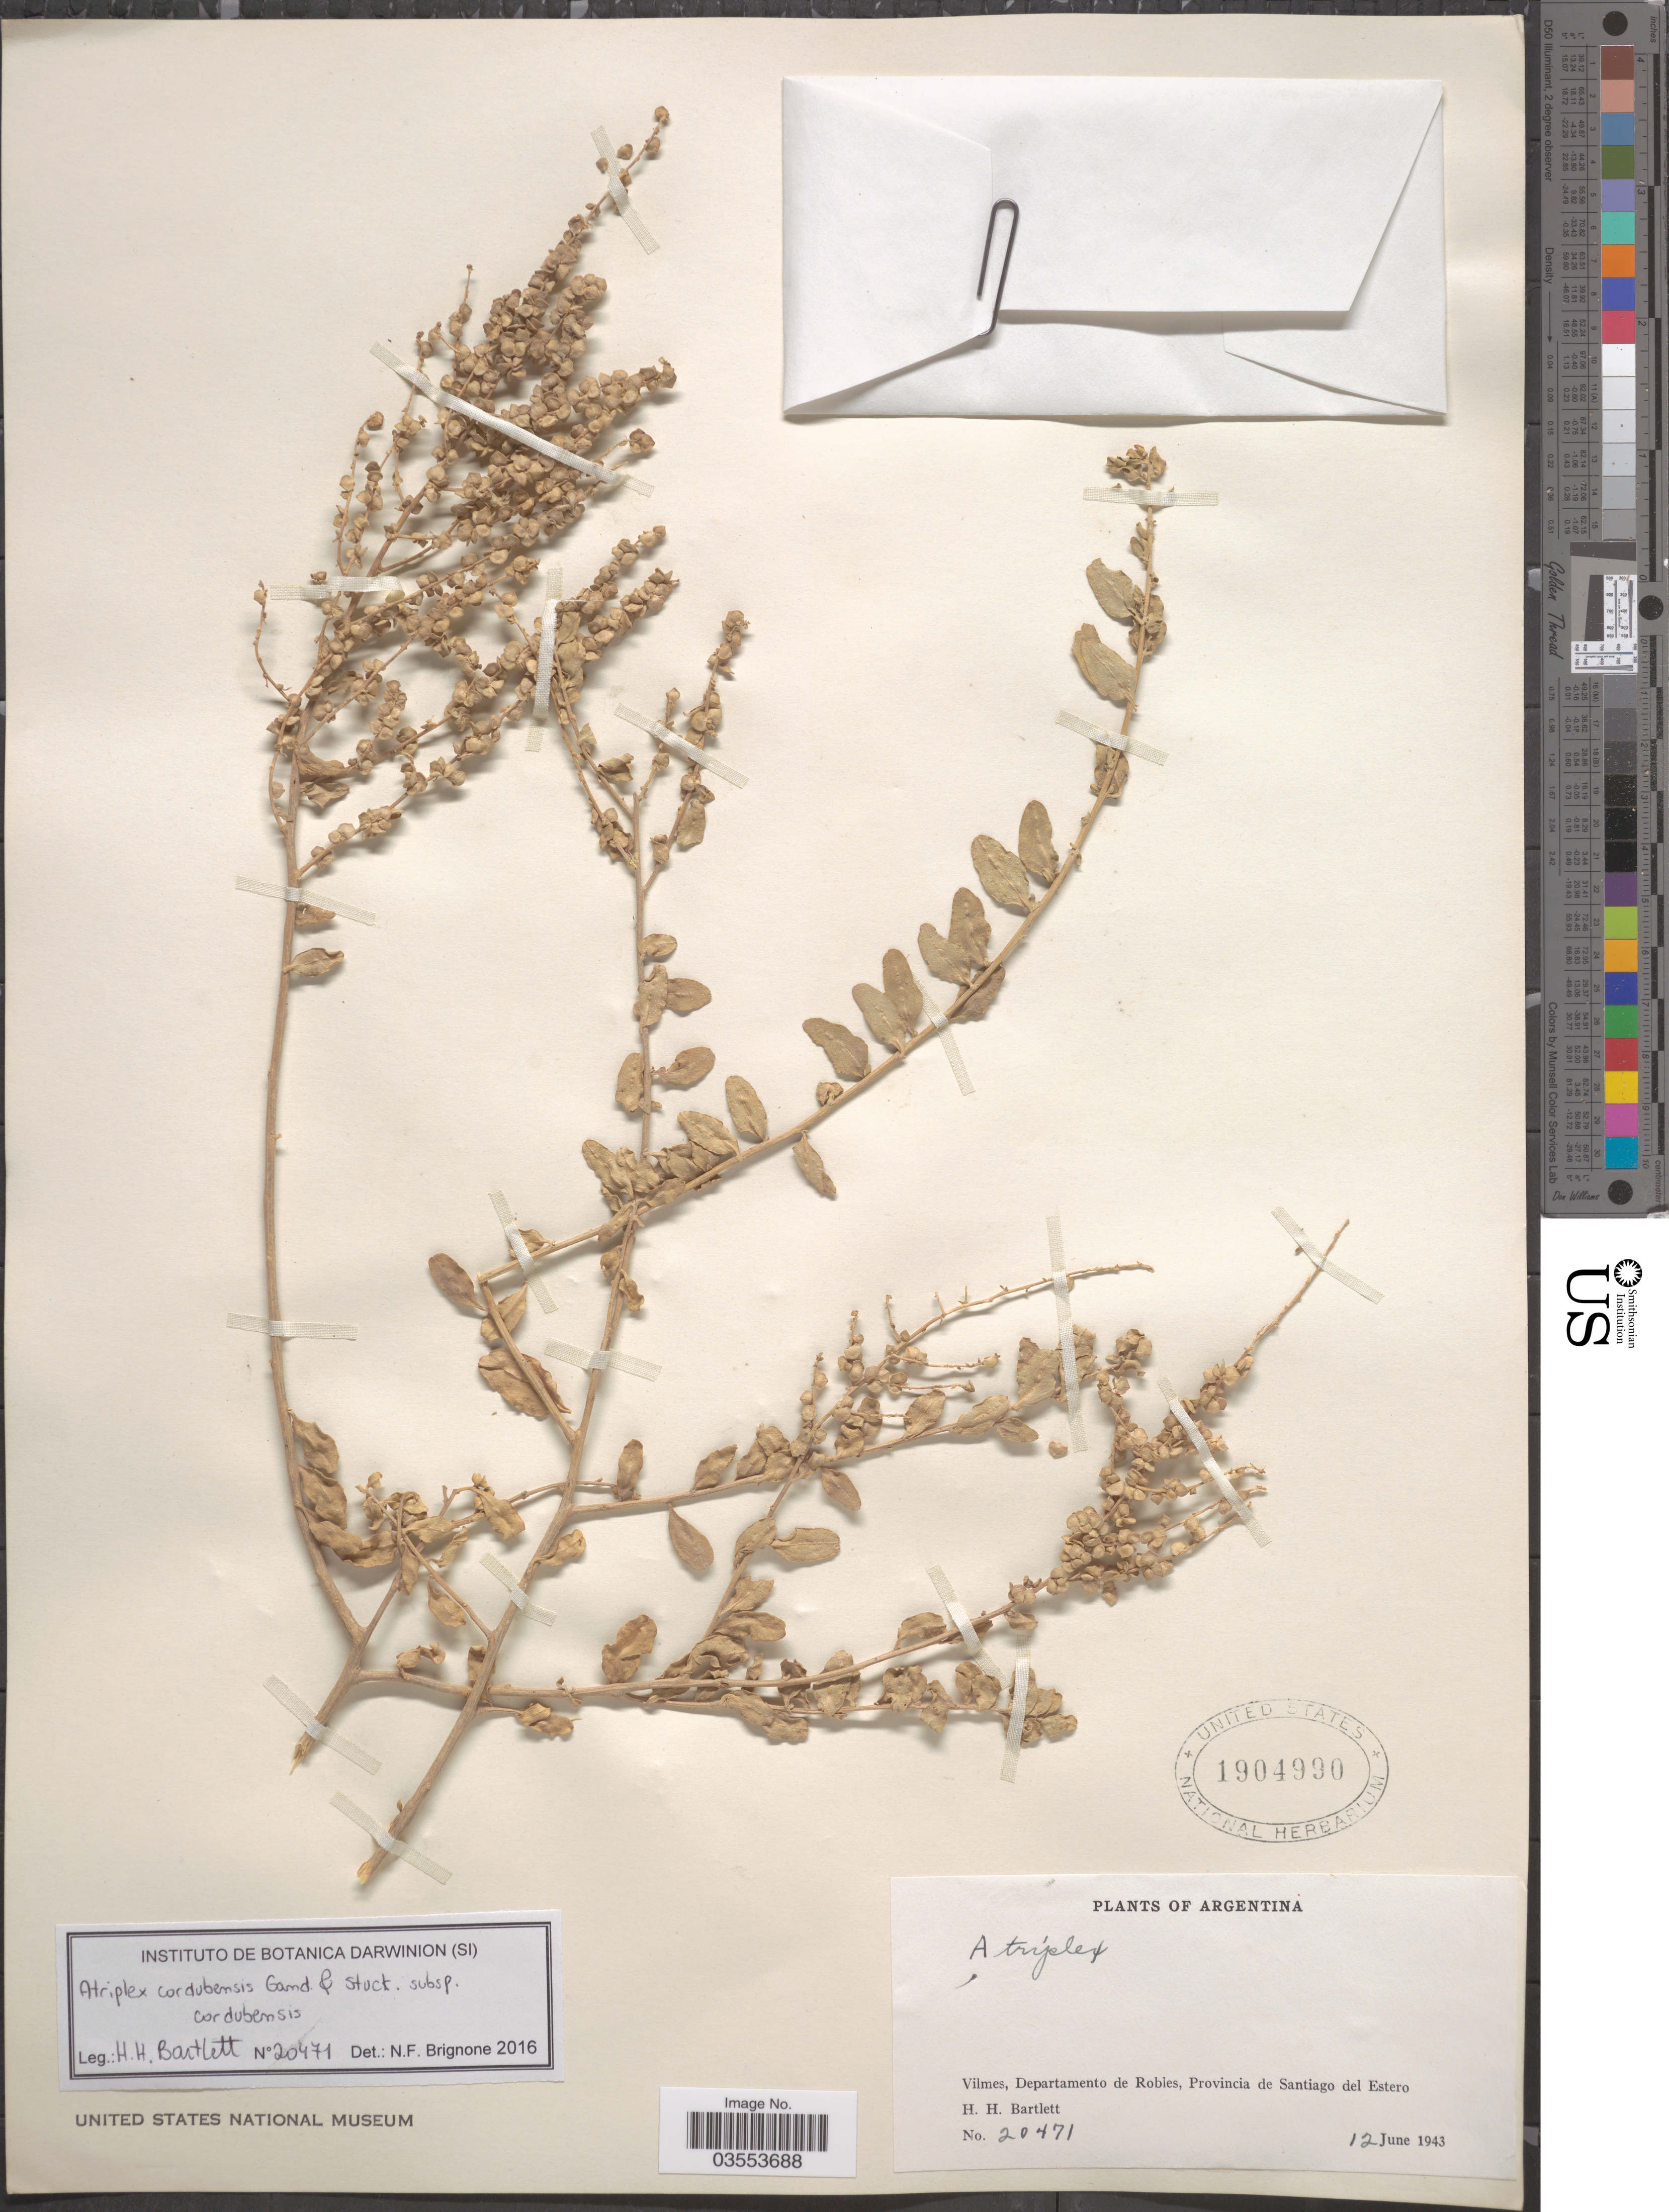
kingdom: Plantae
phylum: Tracheophyta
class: Magnoliopsida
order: Caryophyllales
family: Amaranthaceae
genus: Atriplex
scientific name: Atriplex sp.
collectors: H. H. Bartlett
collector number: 20471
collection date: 1943-06-12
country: Argentina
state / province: Santiago del Estero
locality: Vilmes, Departamento de Robles.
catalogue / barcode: US 1904990